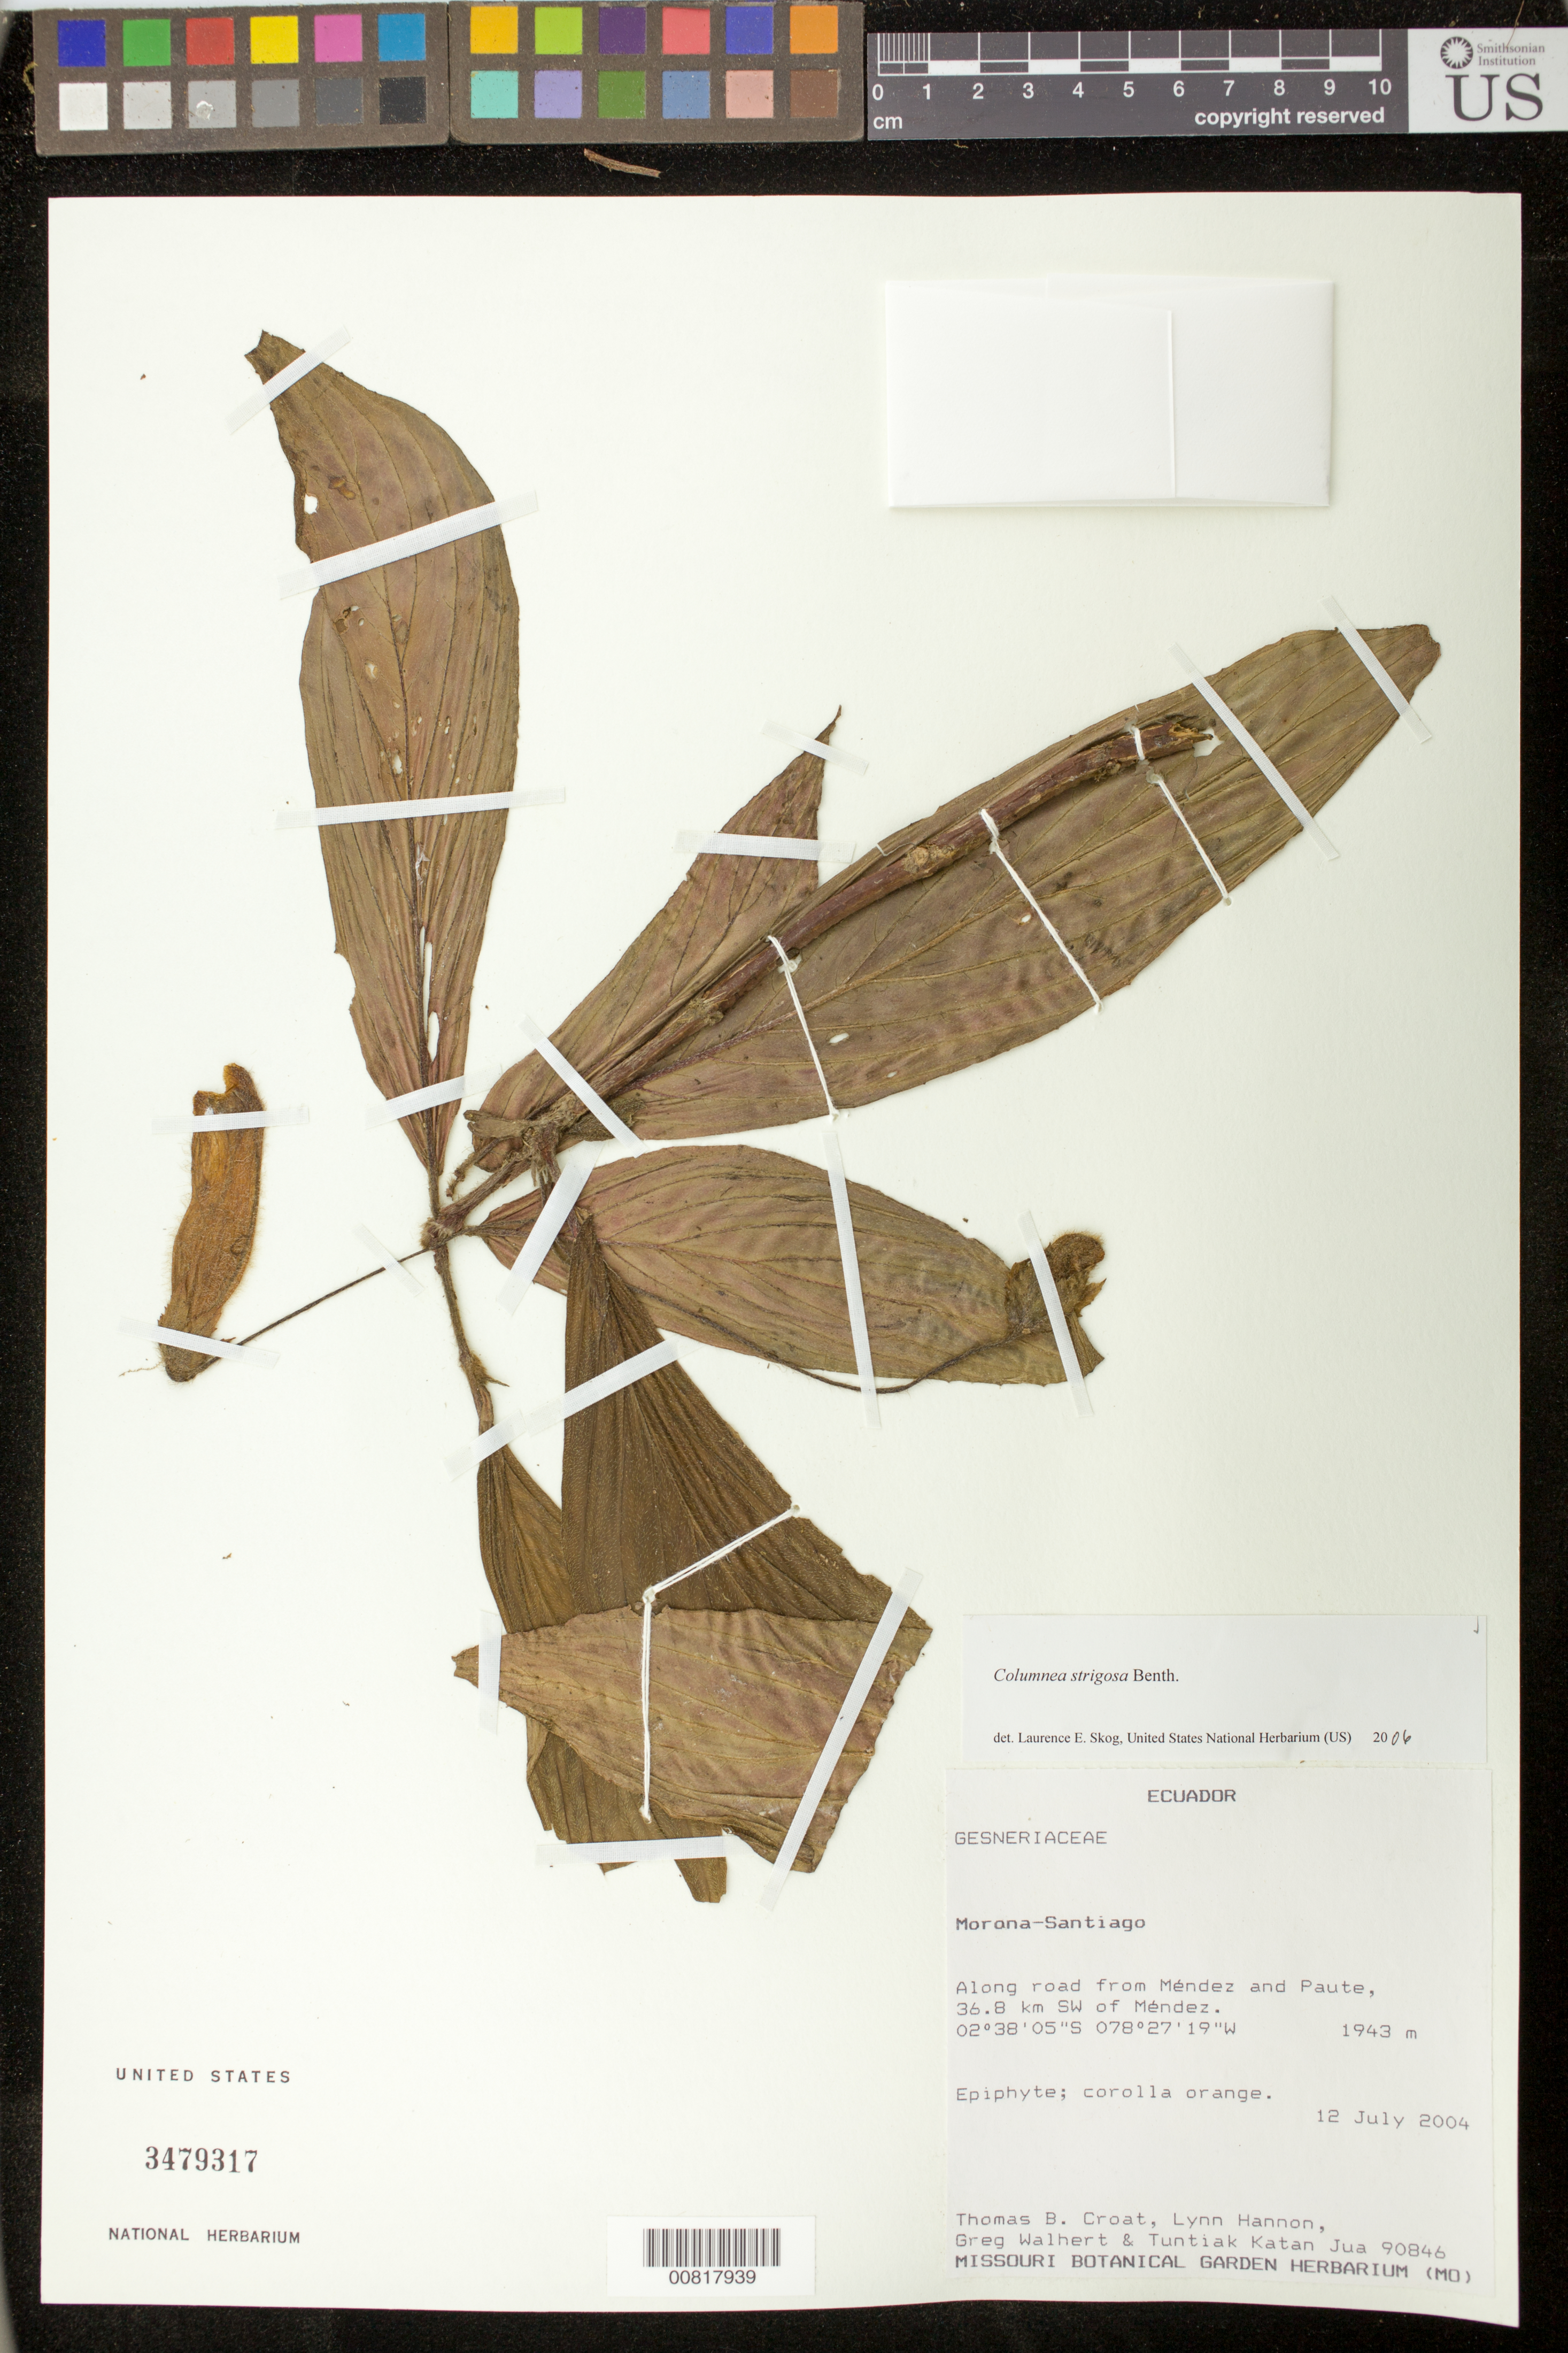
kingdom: Plantae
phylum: Tracheophyta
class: Magnoliopsida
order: Lamiales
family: Gesneriaceae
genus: Columnea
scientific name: Columnea strigosa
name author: Benth.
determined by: Skog, Laurence E.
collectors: T. B. Croat, L. Hannon, G. Walhert & T. Katan Jua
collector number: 90846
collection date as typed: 12 Jul 2004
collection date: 2004-07-12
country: Ecuador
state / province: Morona-Santiago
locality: Along road from Mendez and Paute, 36.8 km SW of Méndez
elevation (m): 1943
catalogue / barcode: US 3479317